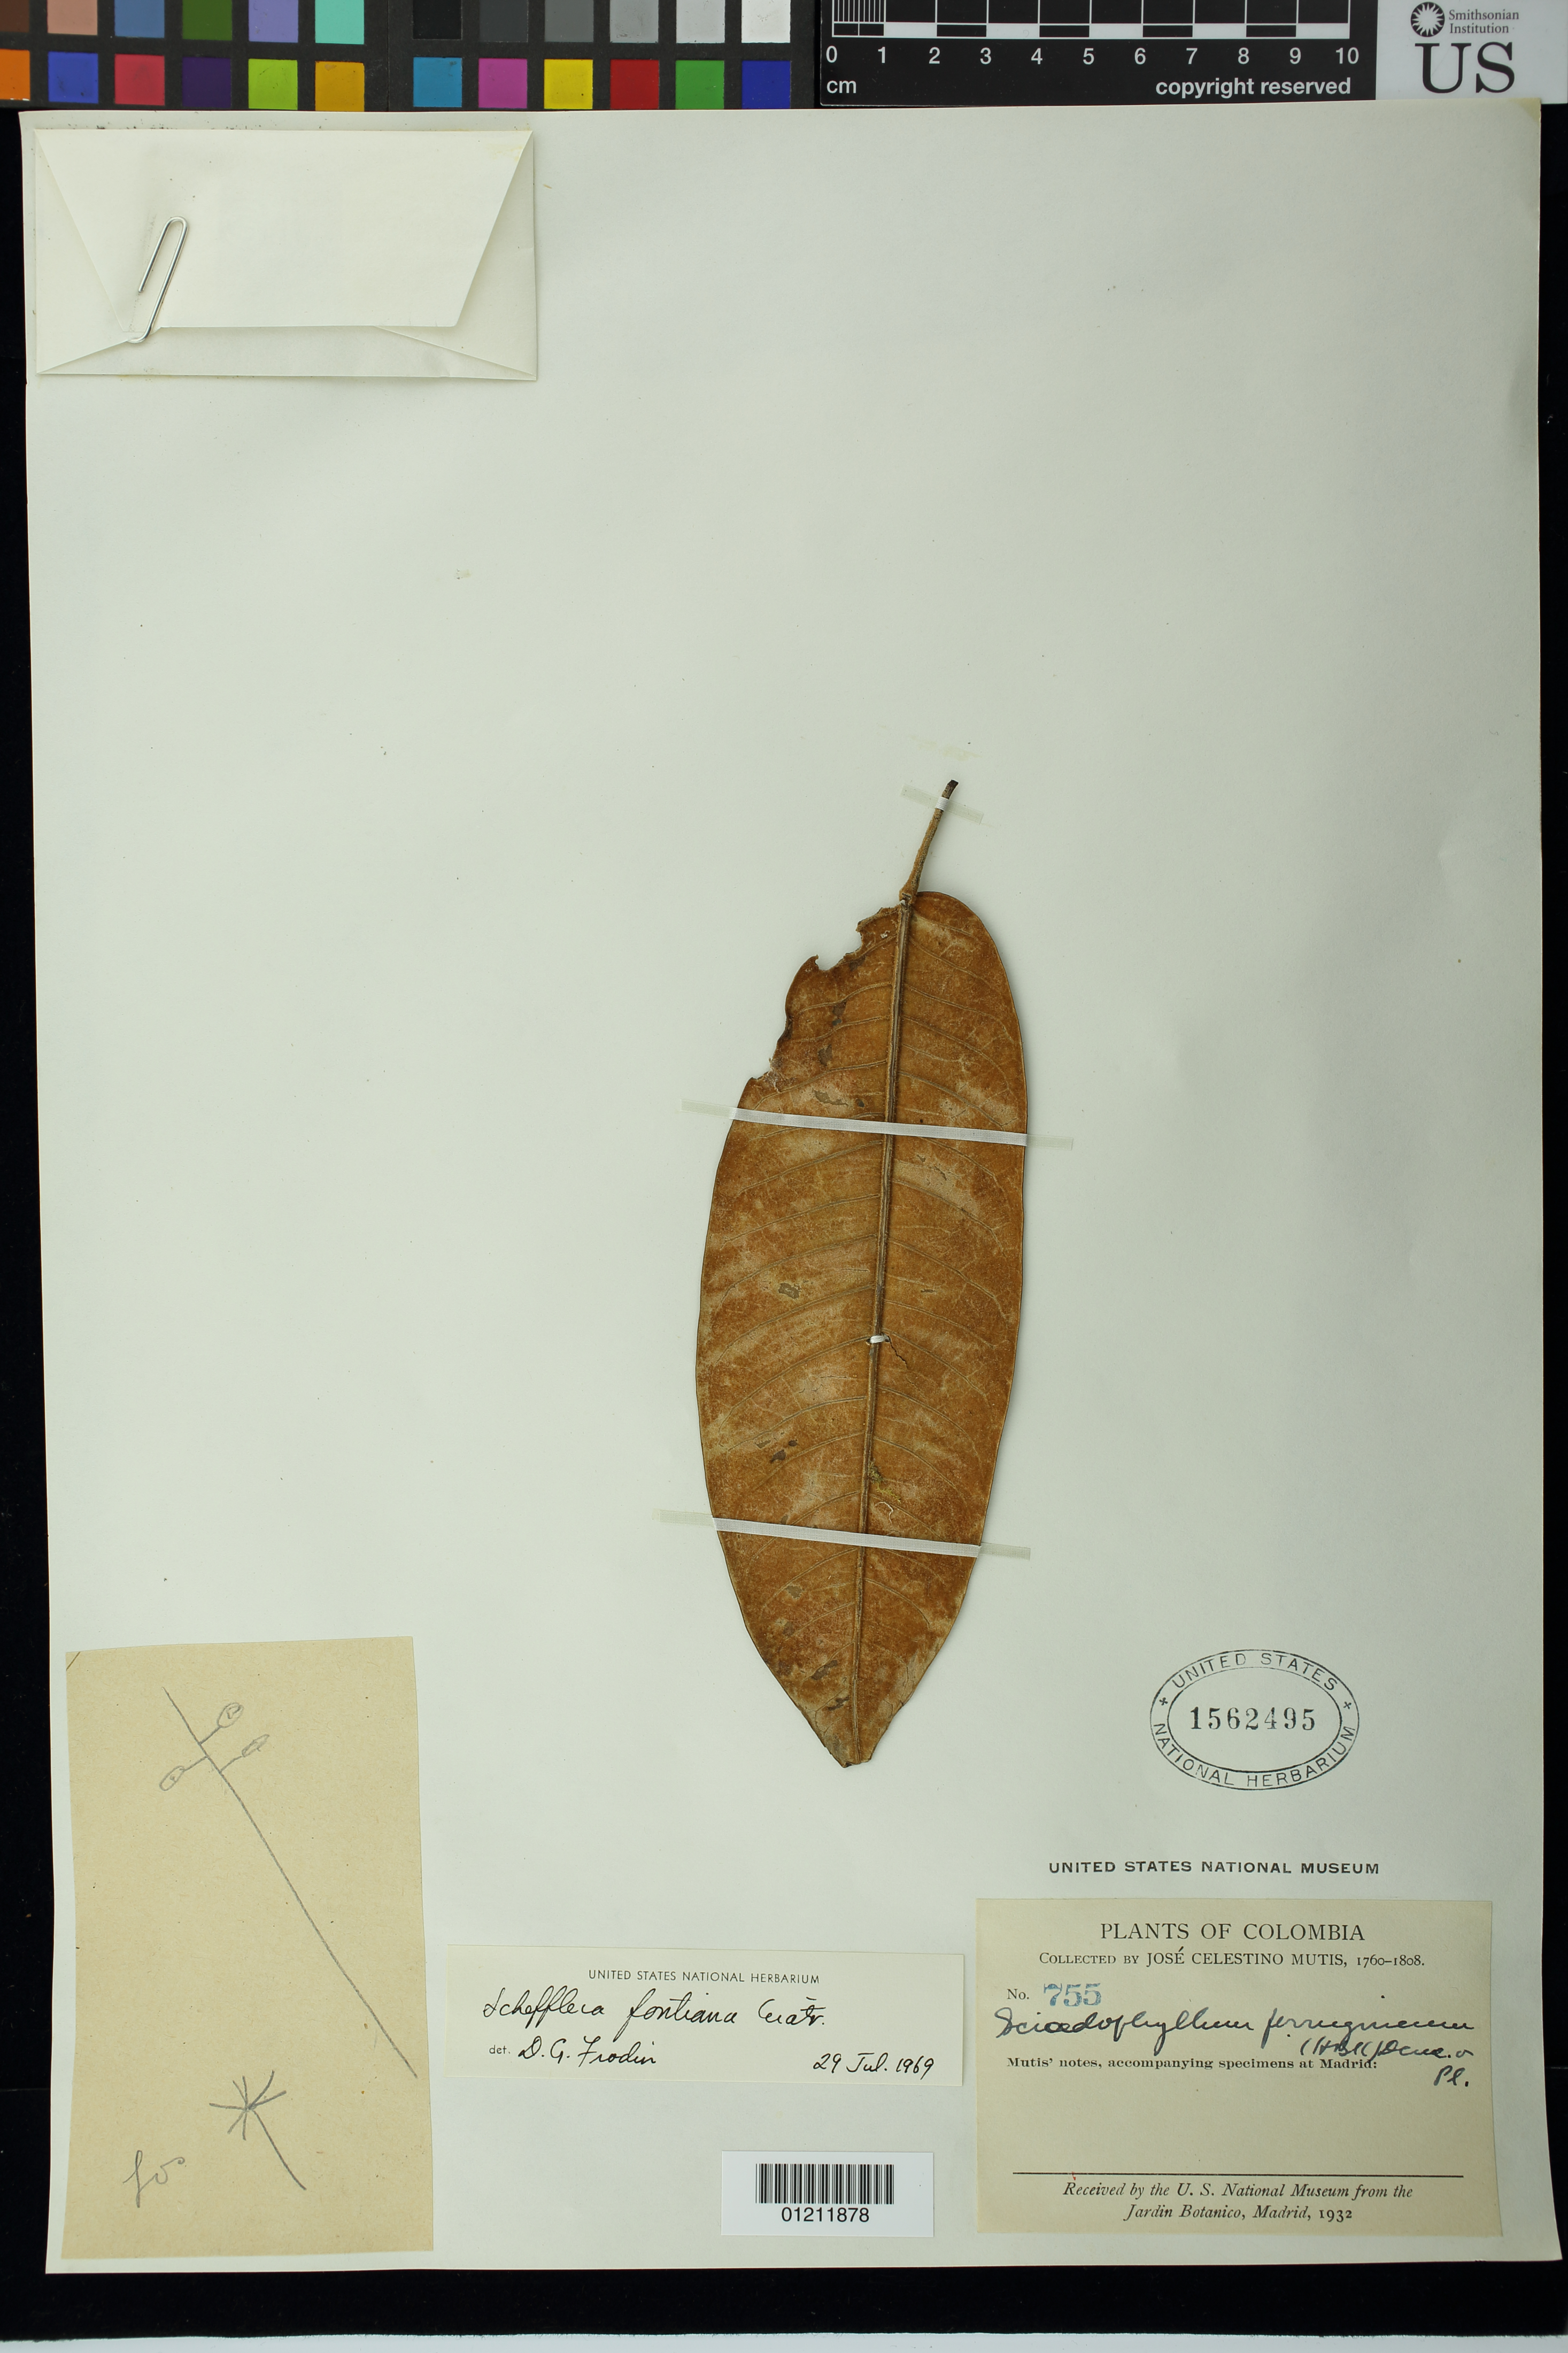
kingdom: Plantae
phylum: Tracheophyta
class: Magnoliopsida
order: Apiales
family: Araliaceae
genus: Schefflera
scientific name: Schefflera fontiana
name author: Cuatrec.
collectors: J. C. B. Mutis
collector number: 755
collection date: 1760/1808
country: Colombia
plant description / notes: Mutis' notes accompany specimens at Madrid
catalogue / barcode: US 1562495